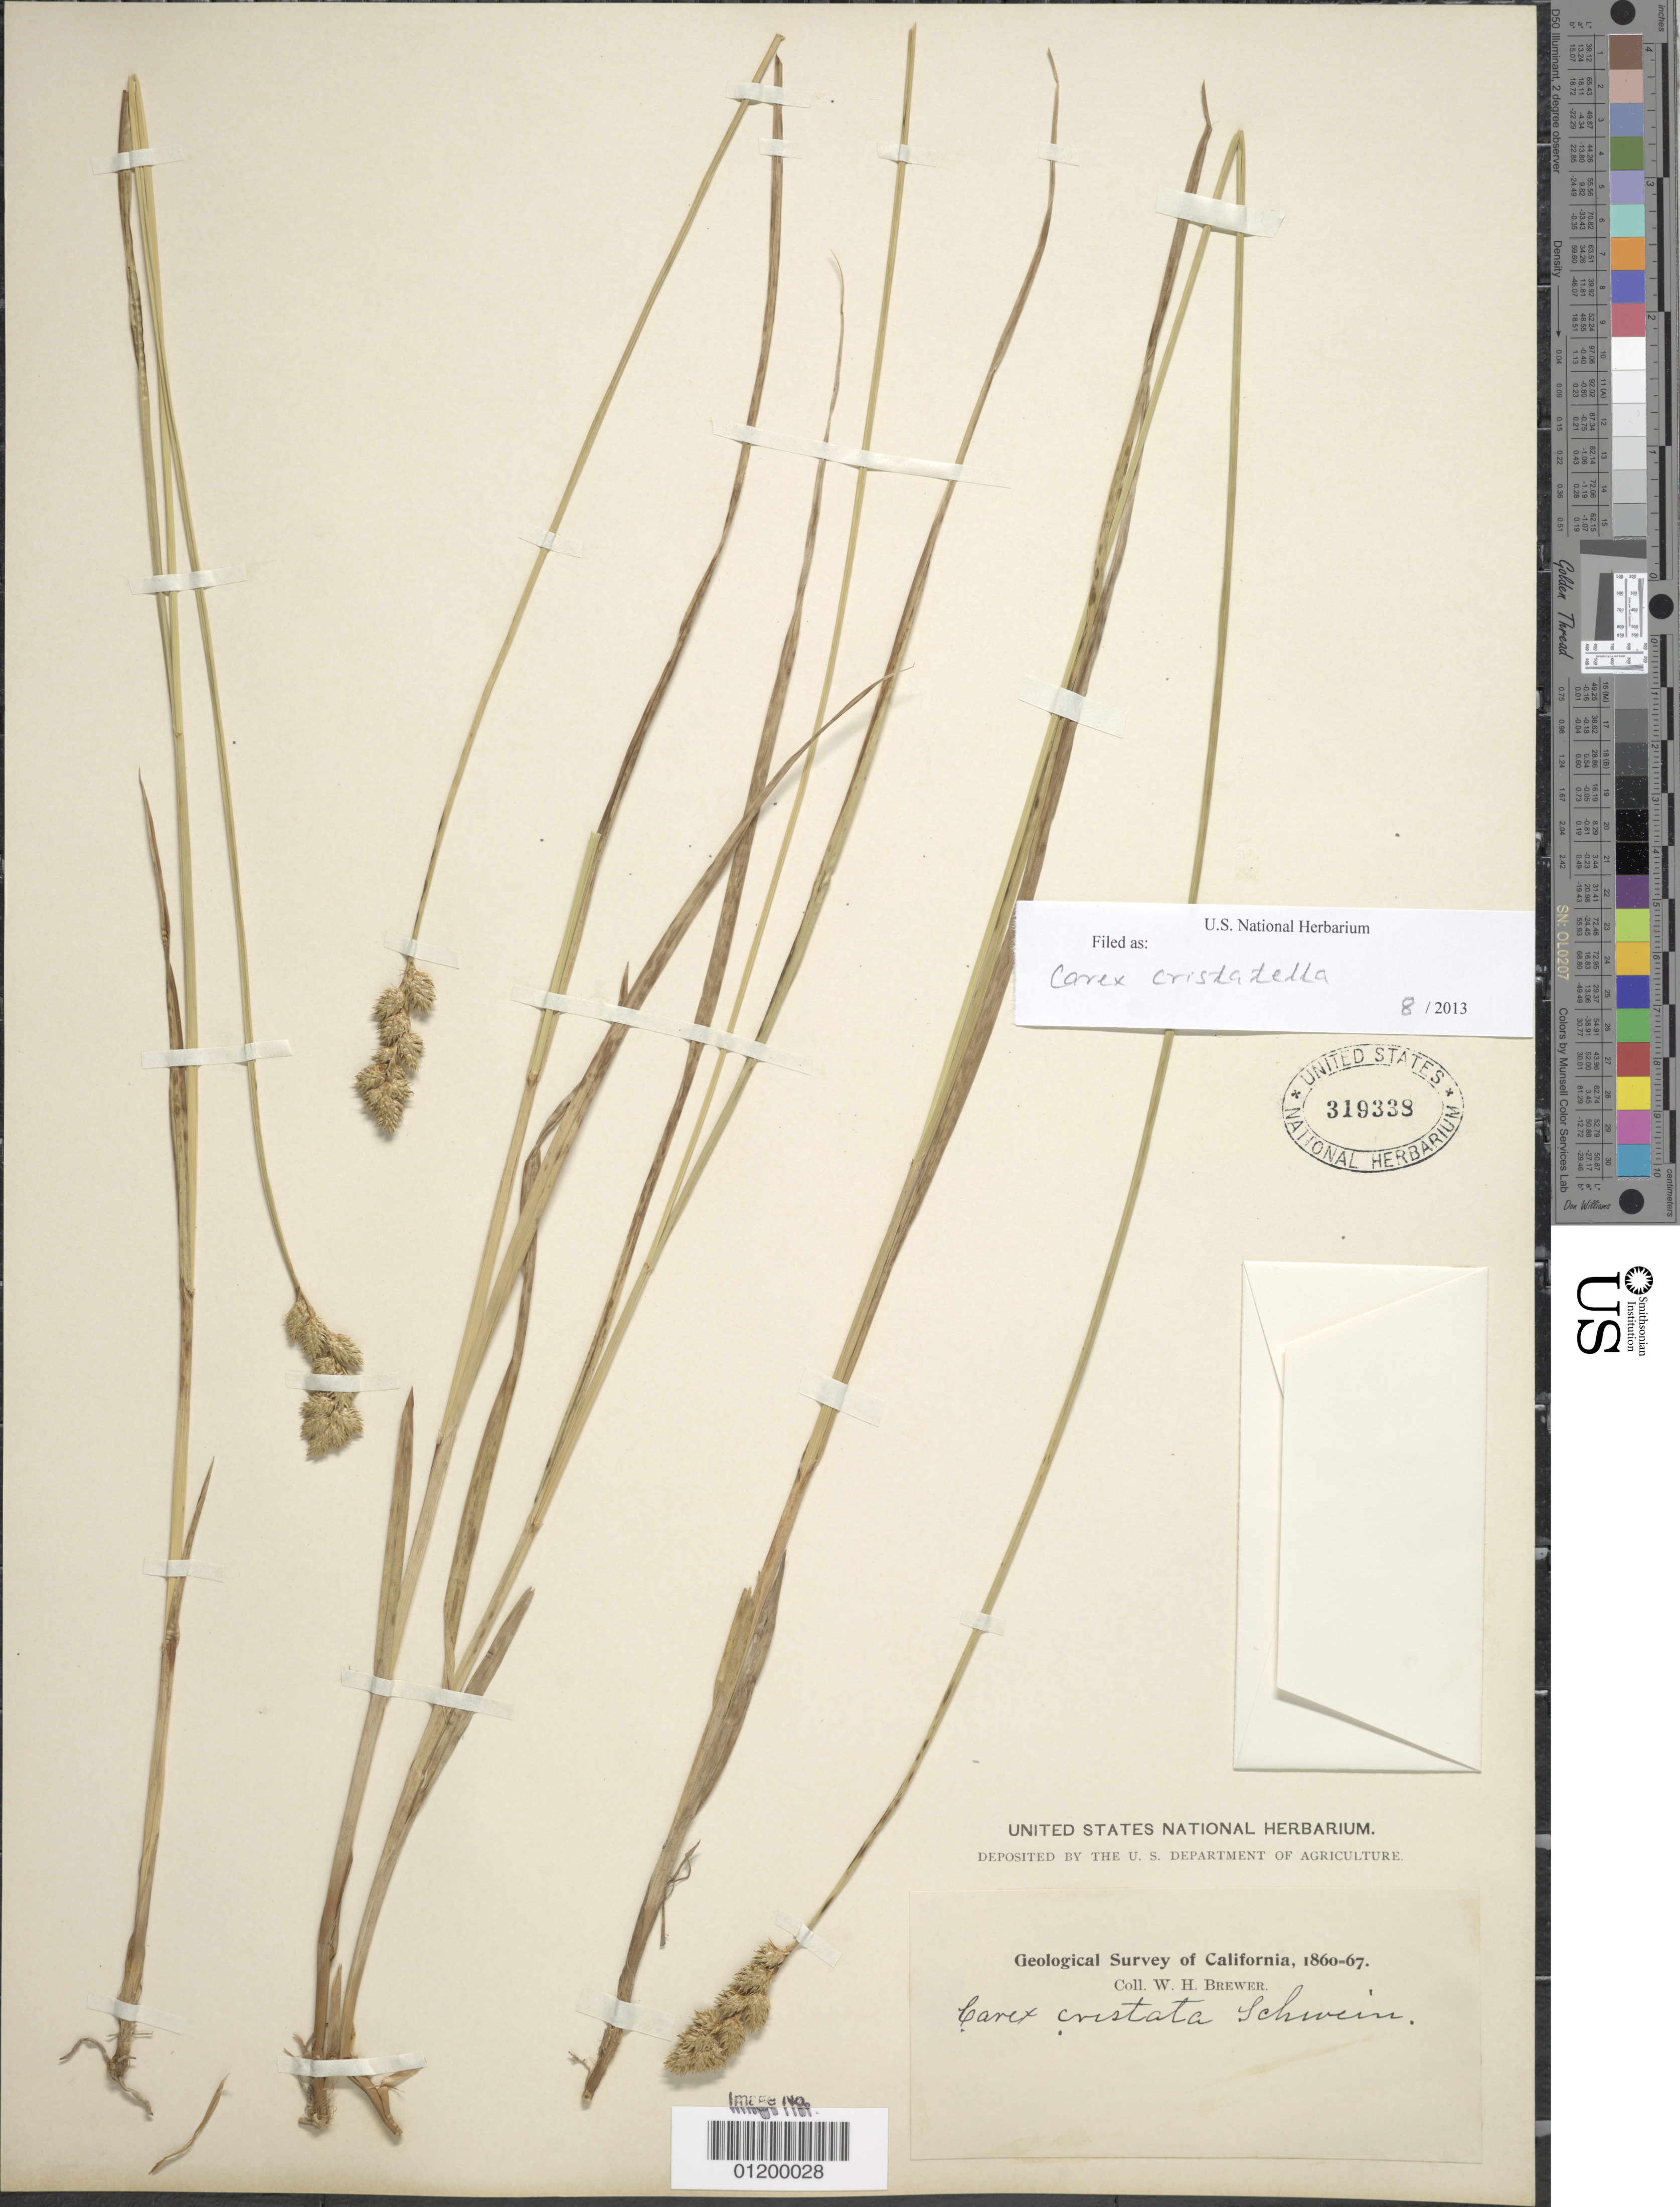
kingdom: Plantae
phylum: Tracheophyta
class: Liliopsida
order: Poales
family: Cyperaceae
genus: Carex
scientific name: Carex feta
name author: L.H. Bailey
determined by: Strong, Mark T., (BOT), Smithsonian Institution - National Museum of Natural History (UNITED STATES)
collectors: W. H. Brewer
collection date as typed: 1860 to -- --- 1867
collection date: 1860/1867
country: United States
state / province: California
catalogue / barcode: US 319338